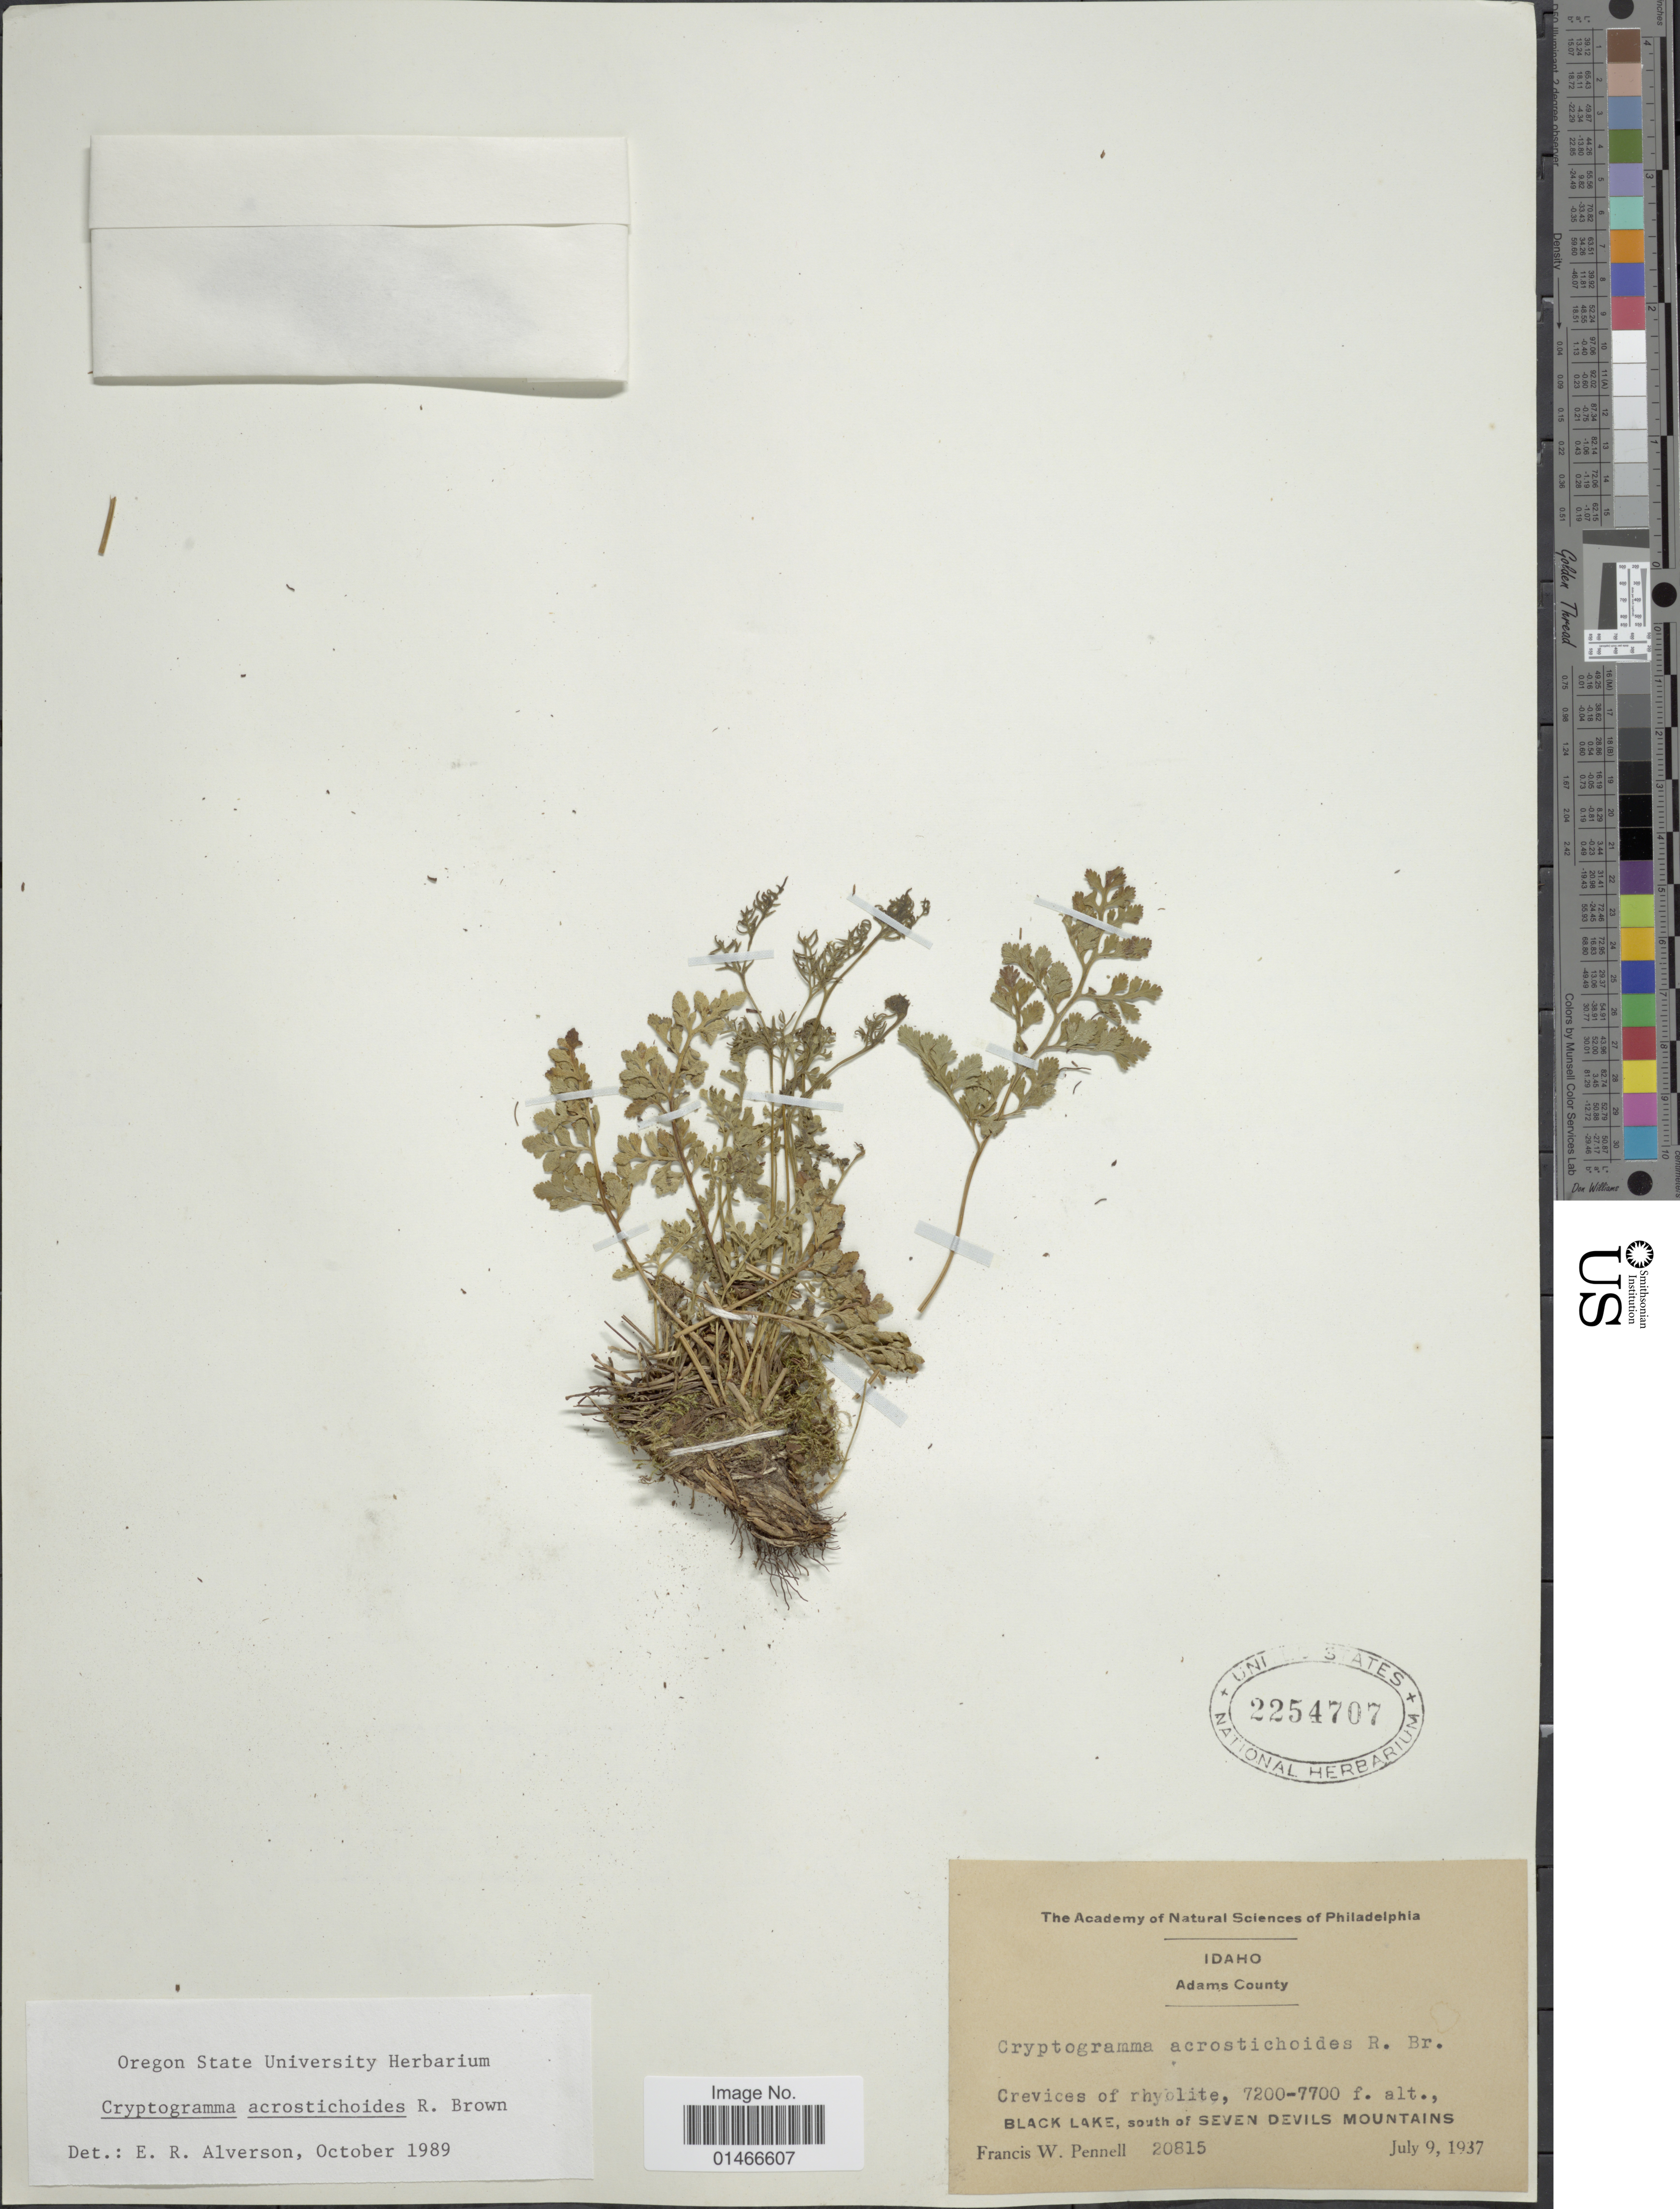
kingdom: Plantae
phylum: Tracheophyta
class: Polypodiopsida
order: Polypodiales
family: Pteridaceae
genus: Cryptogramma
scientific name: Cryptogramma acrostichoides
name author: R. Br.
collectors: F. W. Pennell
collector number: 20815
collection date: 1937-07-09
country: United States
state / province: Idaho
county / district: Adams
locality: Black Lake, south of Seven Devils Mountains.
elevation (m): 2195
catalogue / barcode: US 2254707